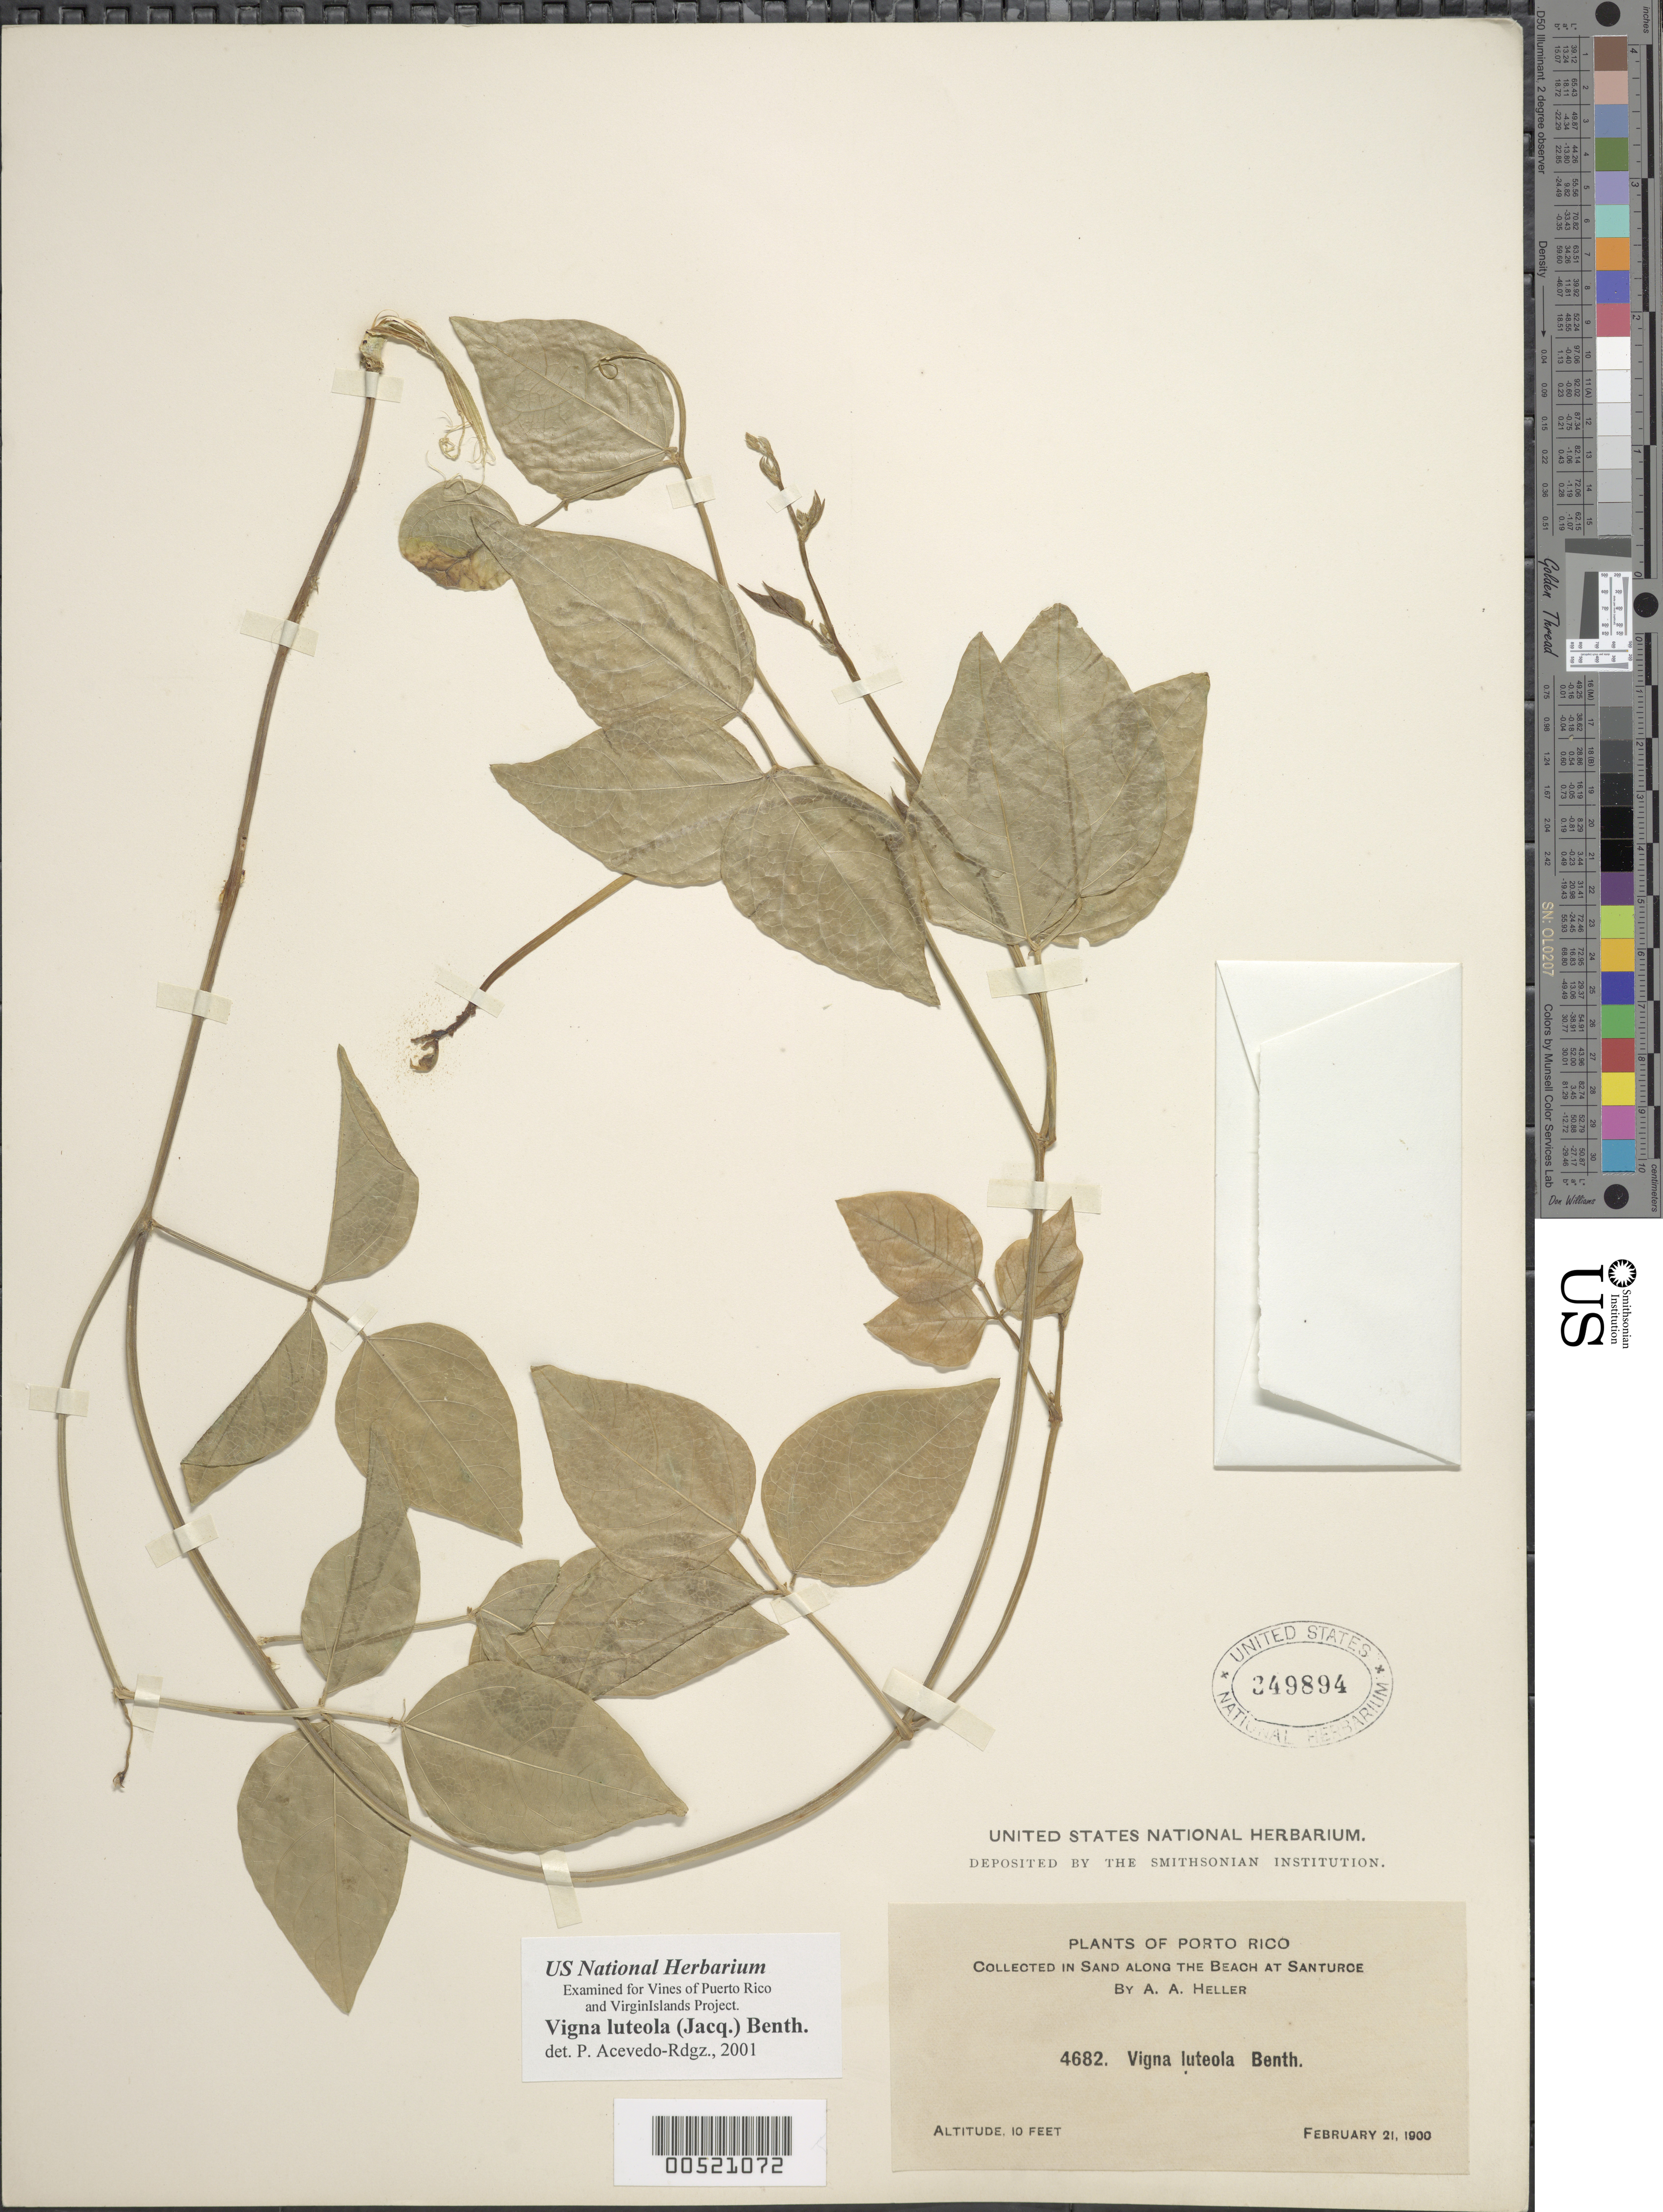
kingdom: Plantae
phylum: Tracheophyta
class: Magnoliopsida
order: Fabales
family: Fabaceae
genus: Vigna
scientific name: Vigna luteola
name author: (Jacq.) Benth.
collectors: -- Heller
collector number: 4682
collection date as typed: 21 Feb 1900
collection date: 1900-02-21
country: Puerto Rico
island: Greater Antilles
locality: Santurce; along the beach. In sand.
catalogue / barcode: US 349894